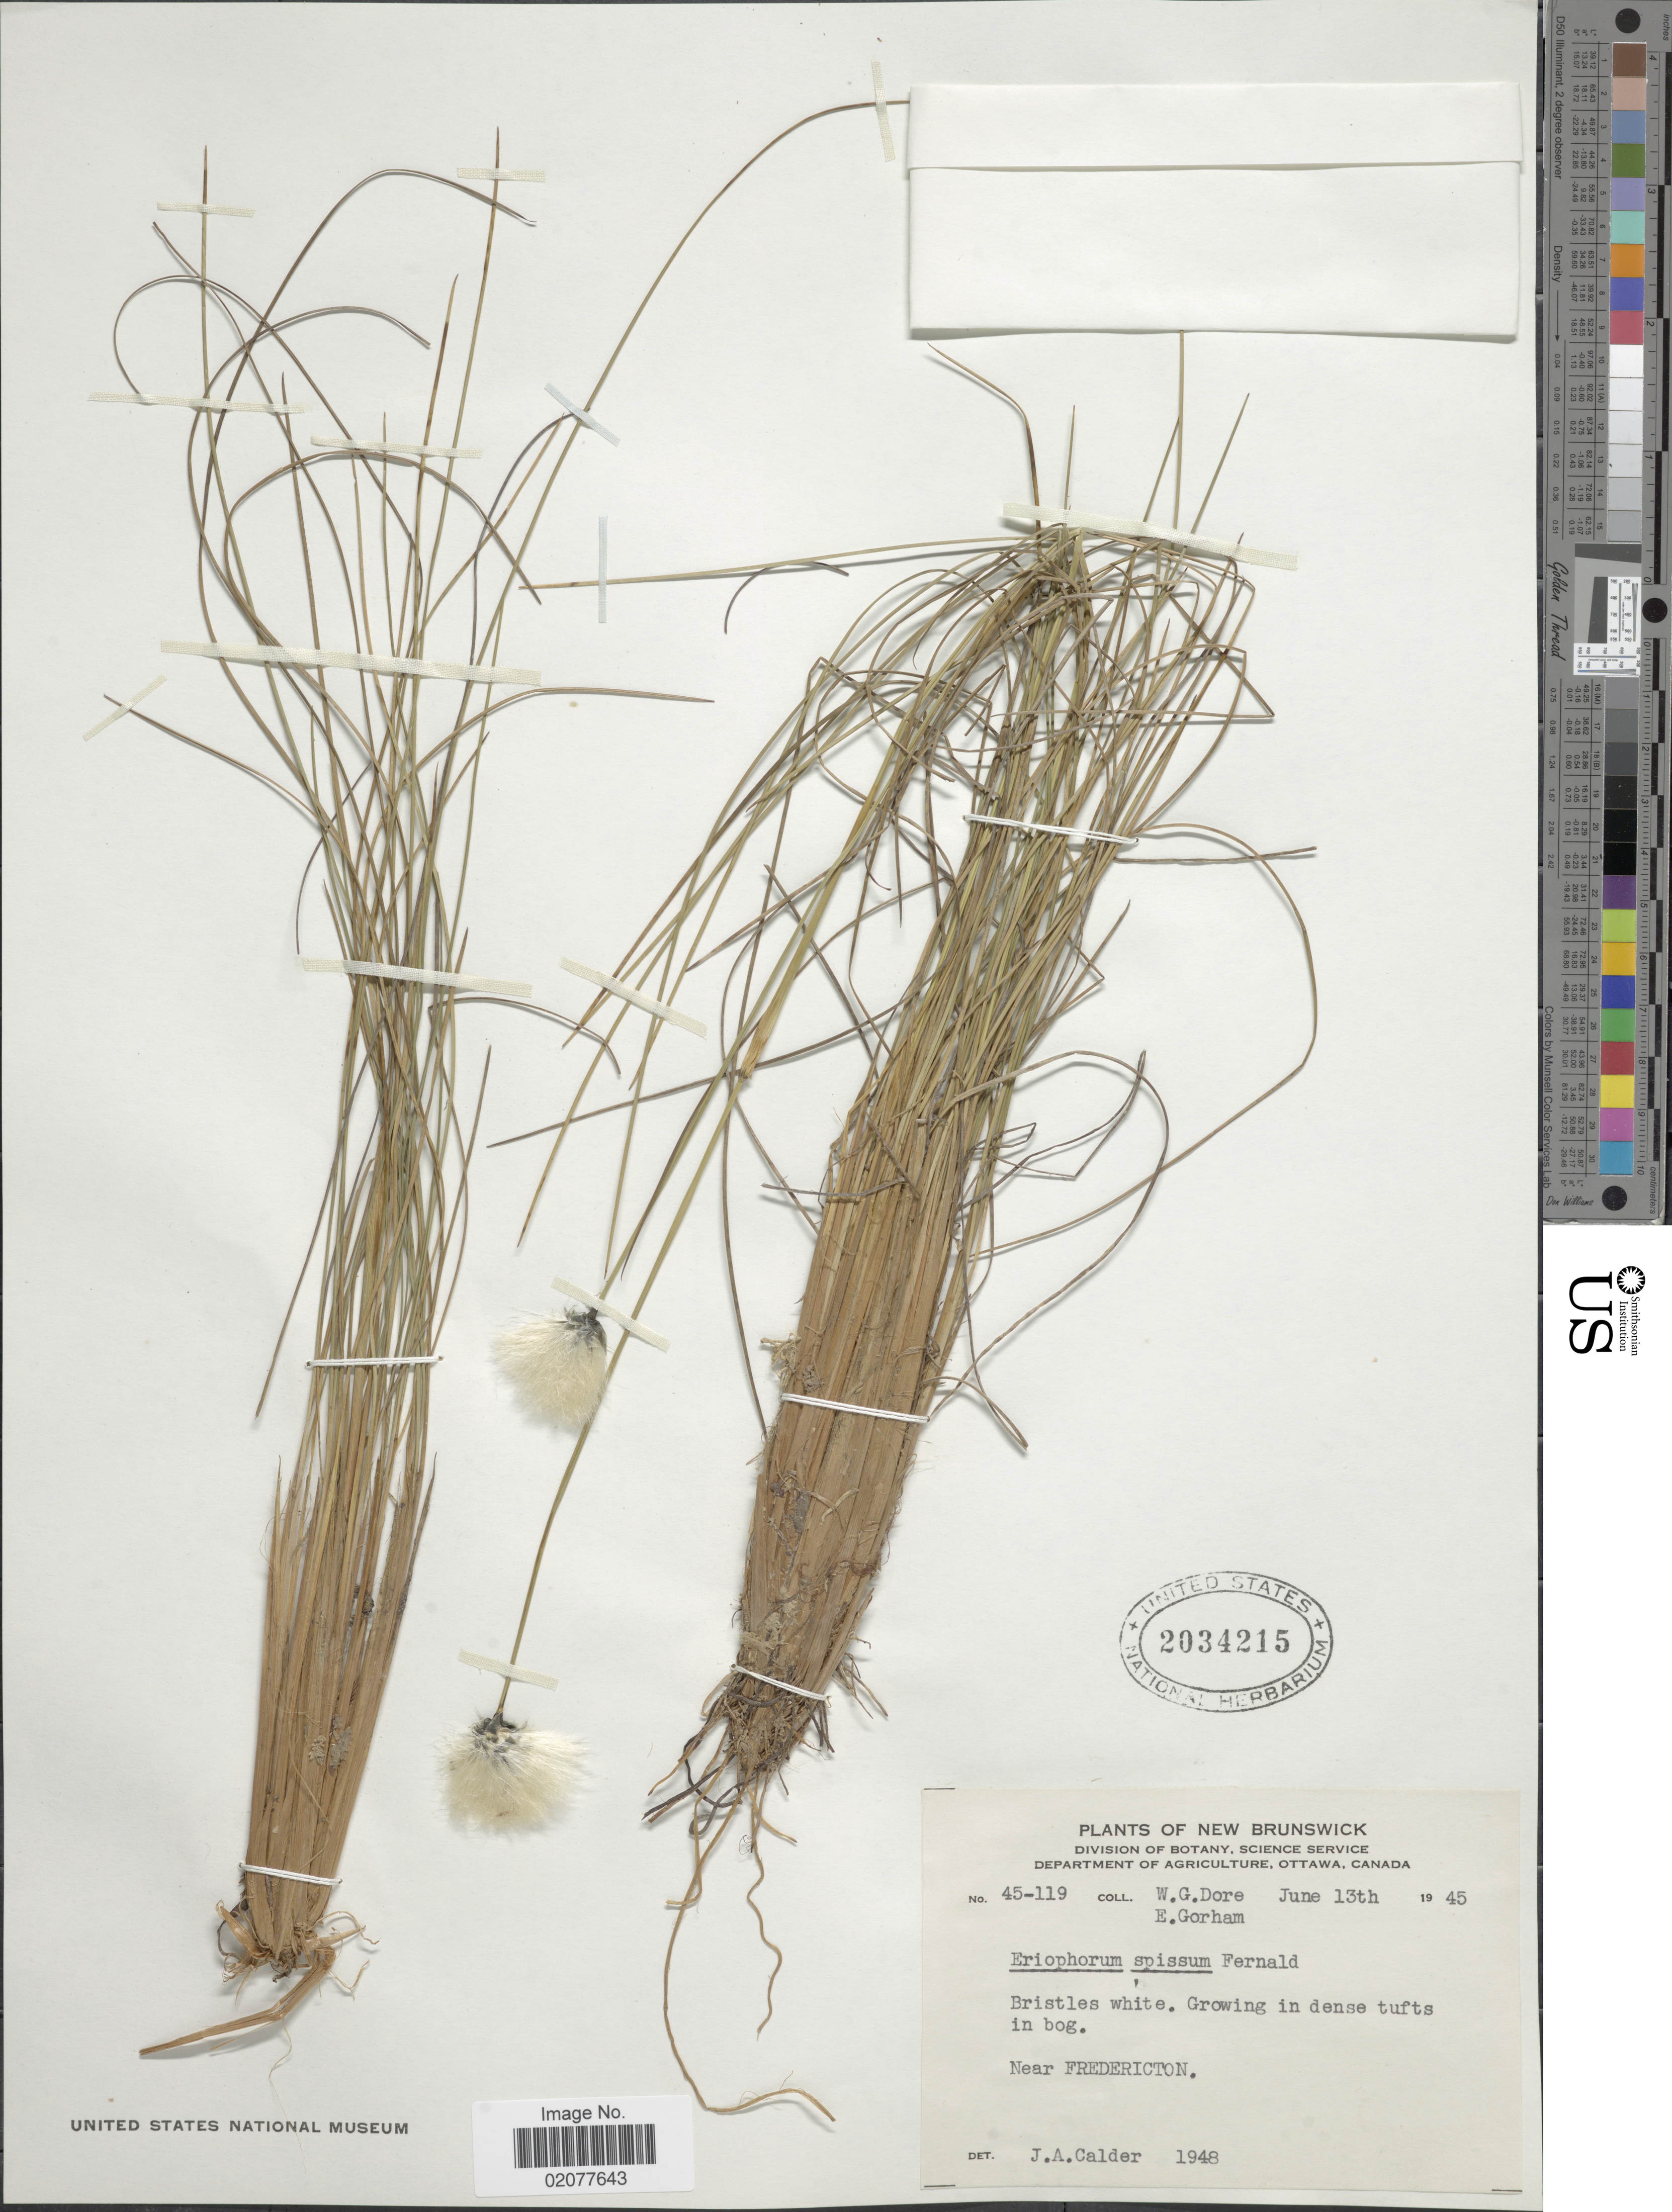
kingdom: Plantae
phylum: Tracheophyta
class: Liliopsida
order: Poales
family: Cyperaceae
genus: Eriophorum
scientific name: Eriophorum spissum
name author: Fernald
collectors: W. Dore & E. Gorham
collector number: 45-119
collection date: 1945-06-13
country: Canada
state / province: New Brunswick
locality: New Brunswick. near Federicton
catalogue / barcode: US 2034215